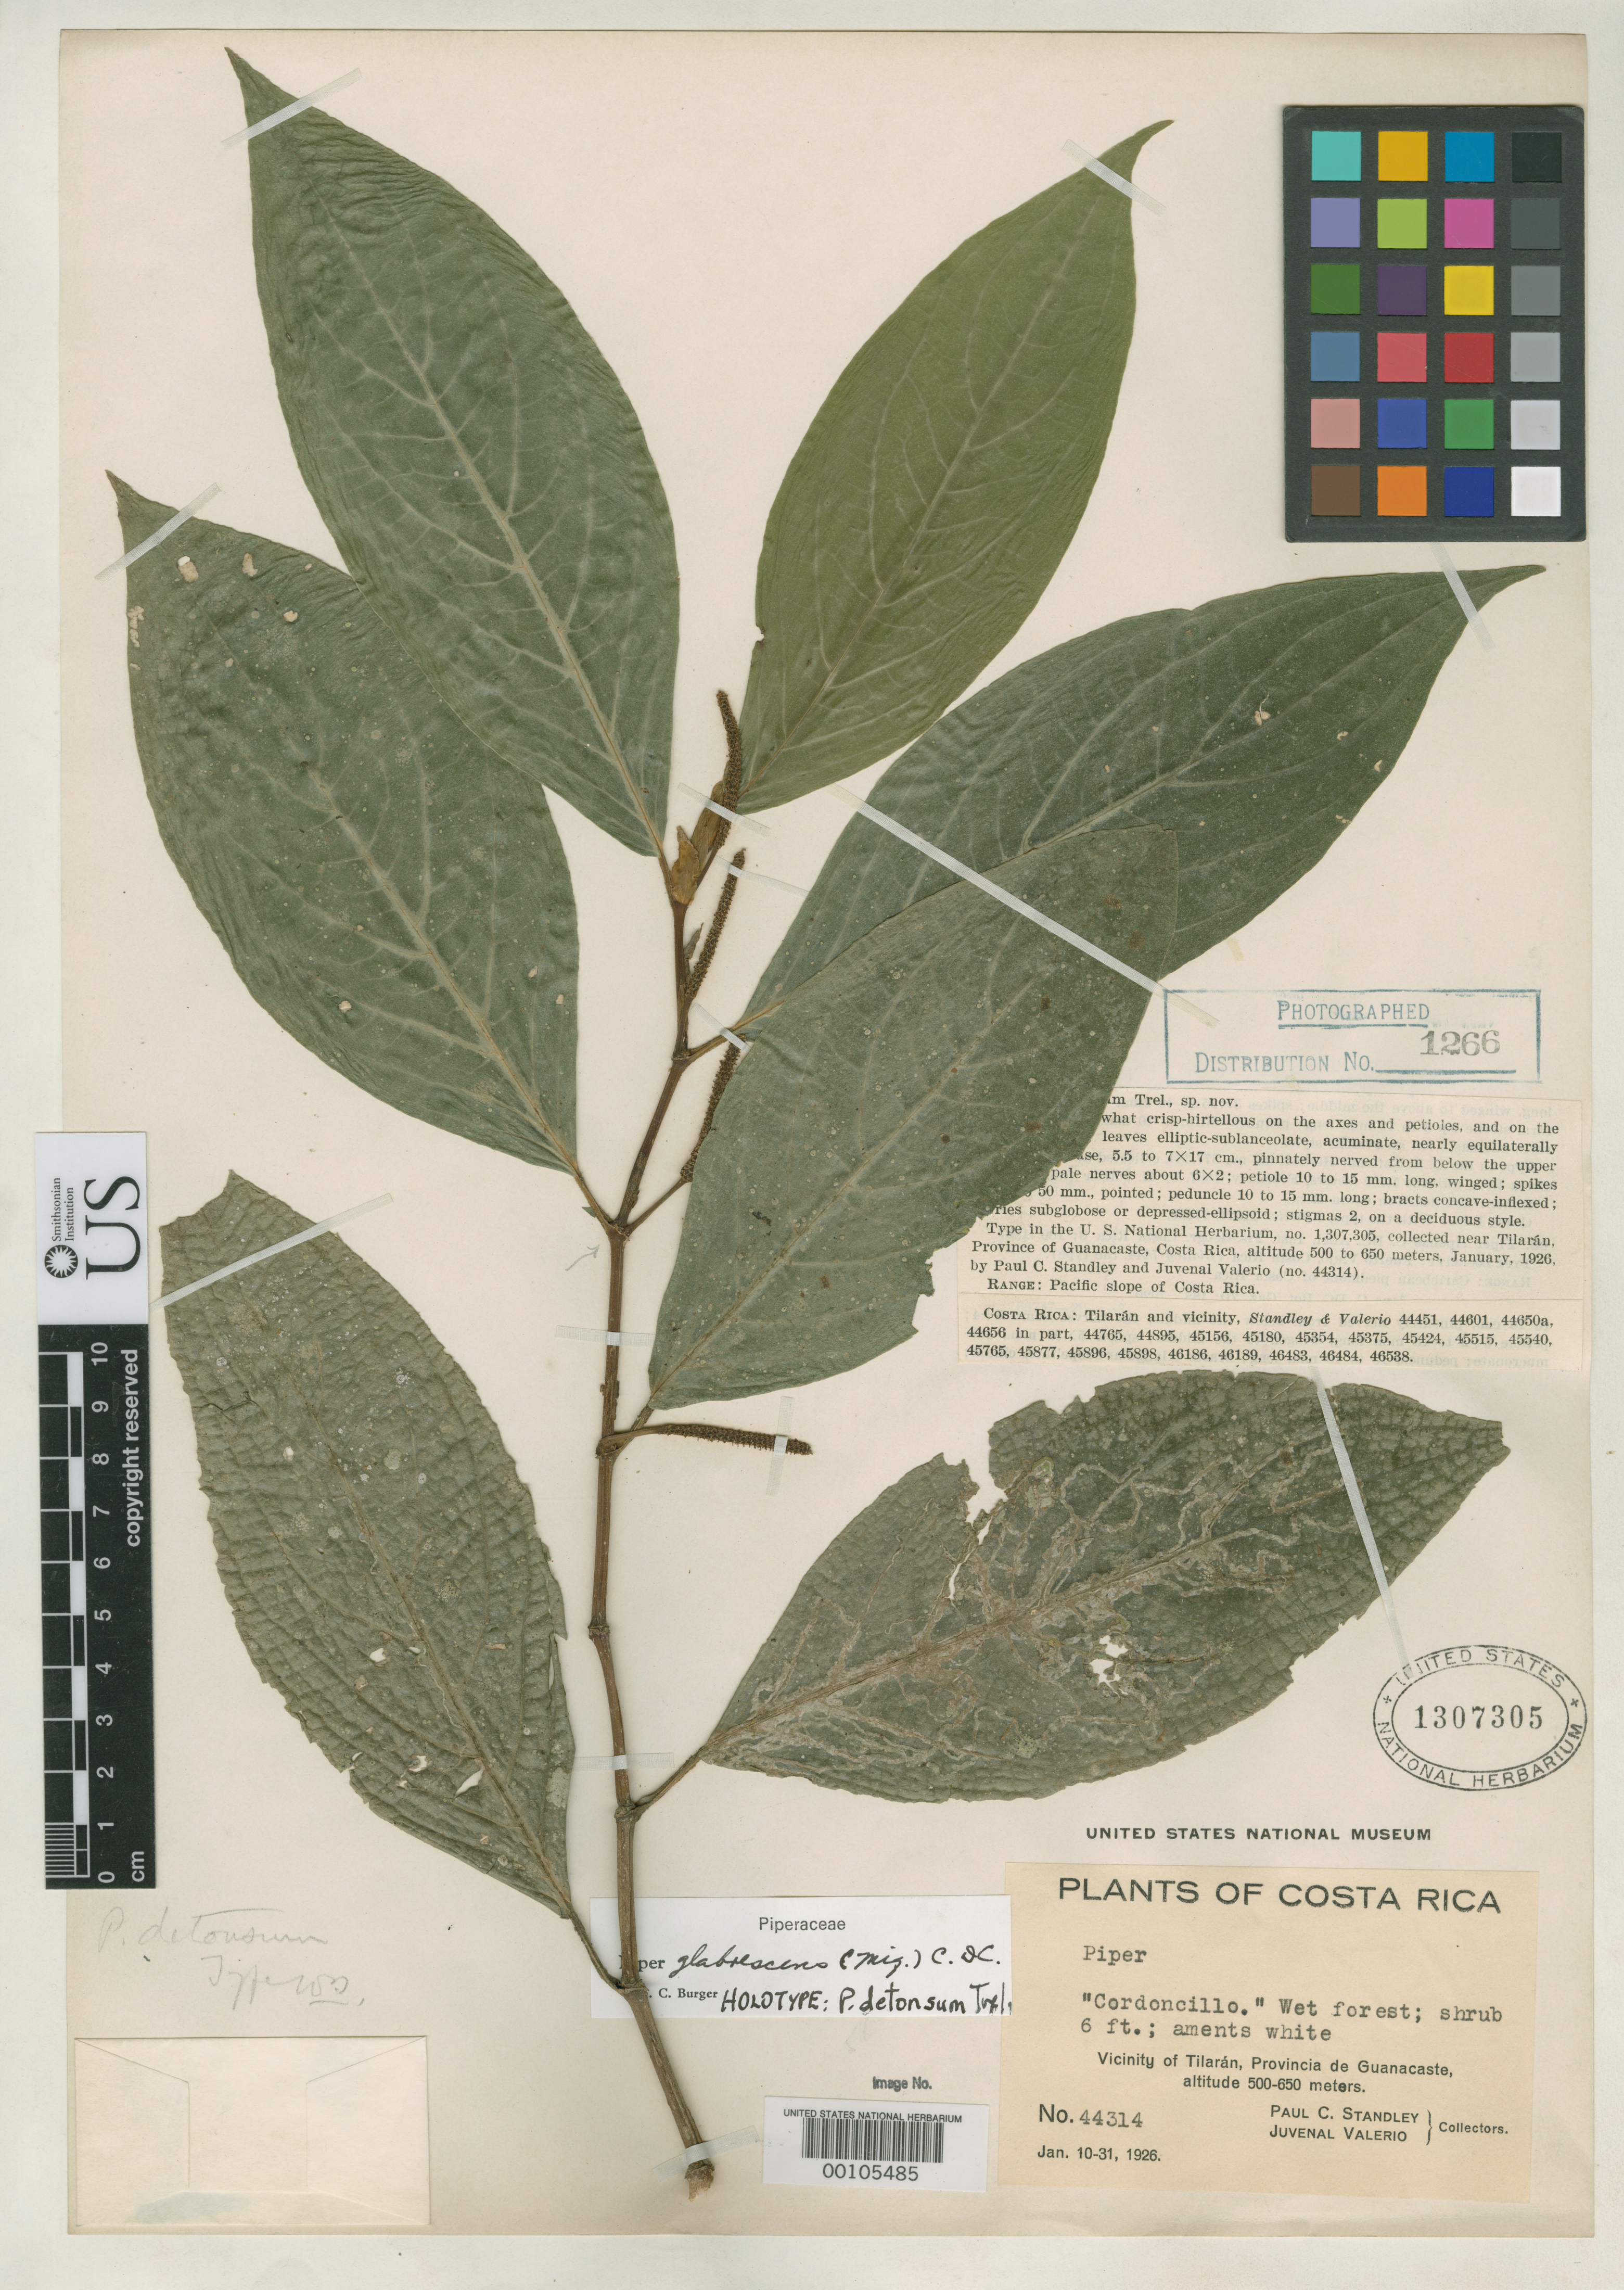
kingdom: Plantae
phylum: Tracheophyta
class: Magnoliopsida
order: Piperales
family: Piperaceae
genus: Piper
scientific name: Piper detonsum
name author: Trel.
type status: Holotype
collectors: P. C. Standley & J. Valerio R.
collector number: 44314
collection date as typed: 10 Jan 1926 to 31 Jan 1926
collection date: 1926-01-10/1926-01-31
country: Costa Rica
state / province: Guanacaste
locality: Tilaran vicinity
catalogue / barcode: US 1307305